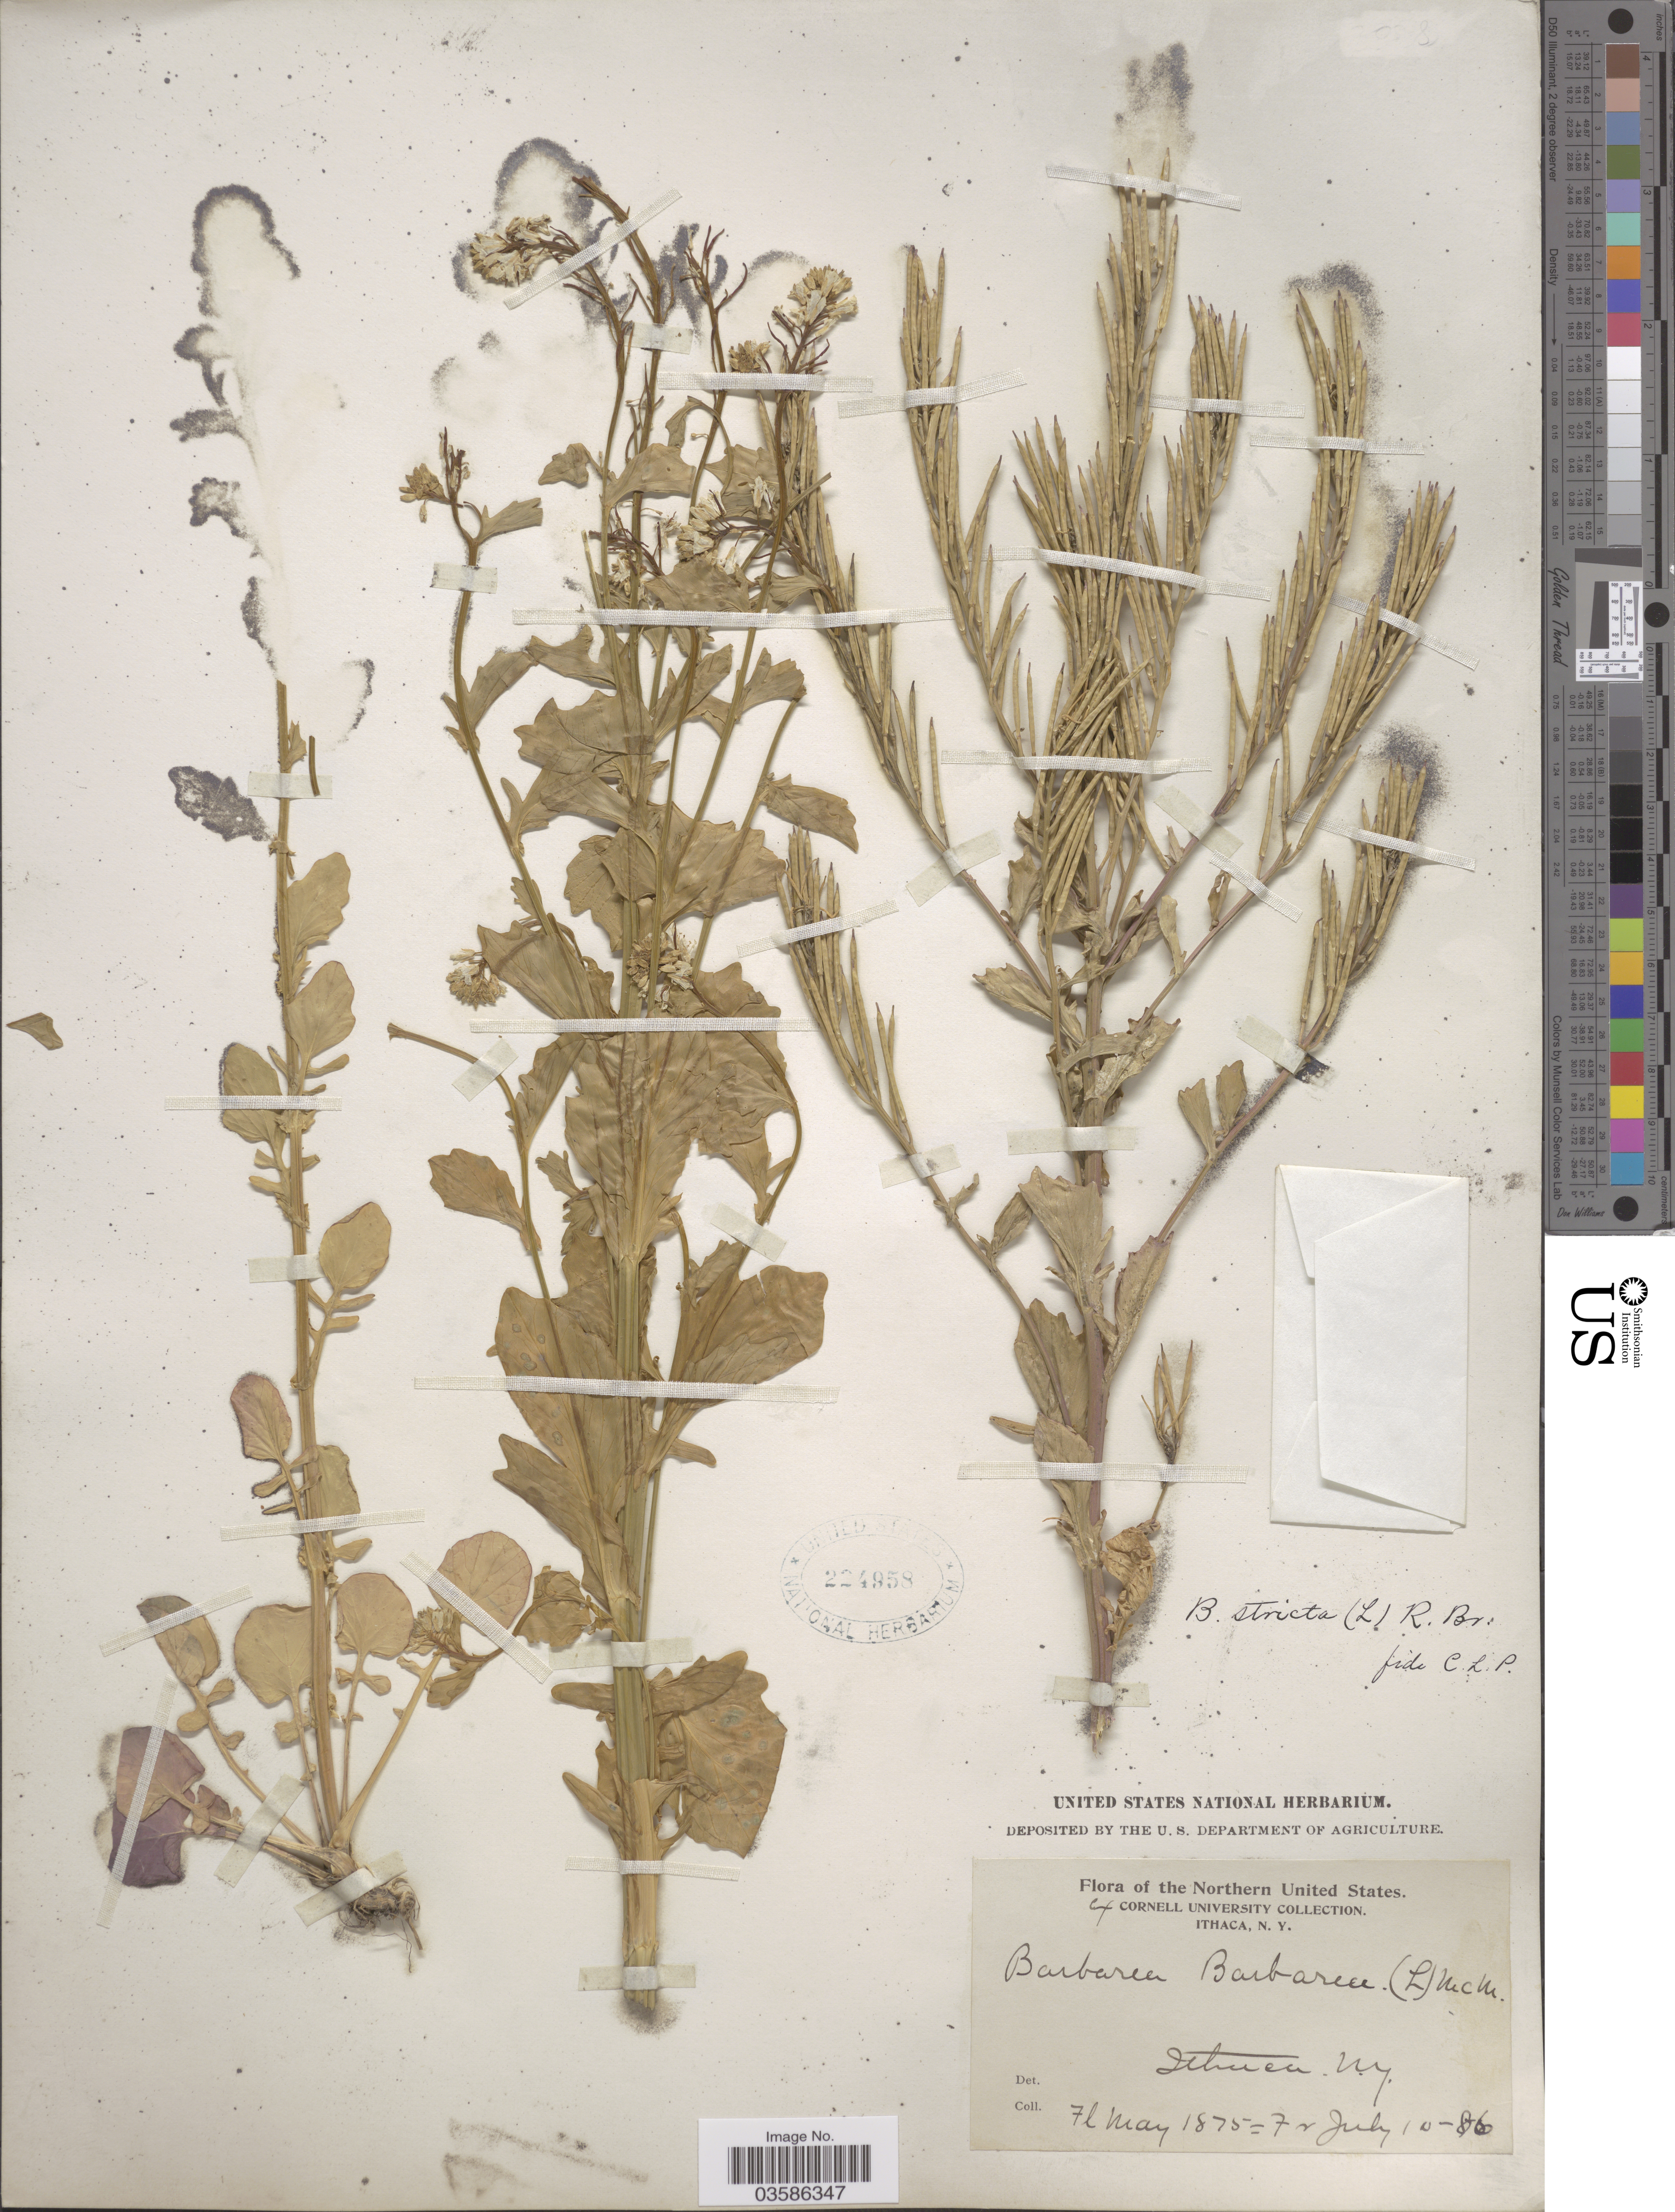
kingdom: Plantae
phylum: Tracheophyta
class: Magnoliopsida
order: Brassicales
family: Brassicaceae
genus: Barbarea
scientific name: Barbarea orthoceras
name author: Ledeb.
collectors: Cornell University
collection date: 1875-05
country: United States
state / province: New York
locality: Northern United States. Ithaca.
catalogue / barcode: US 224958